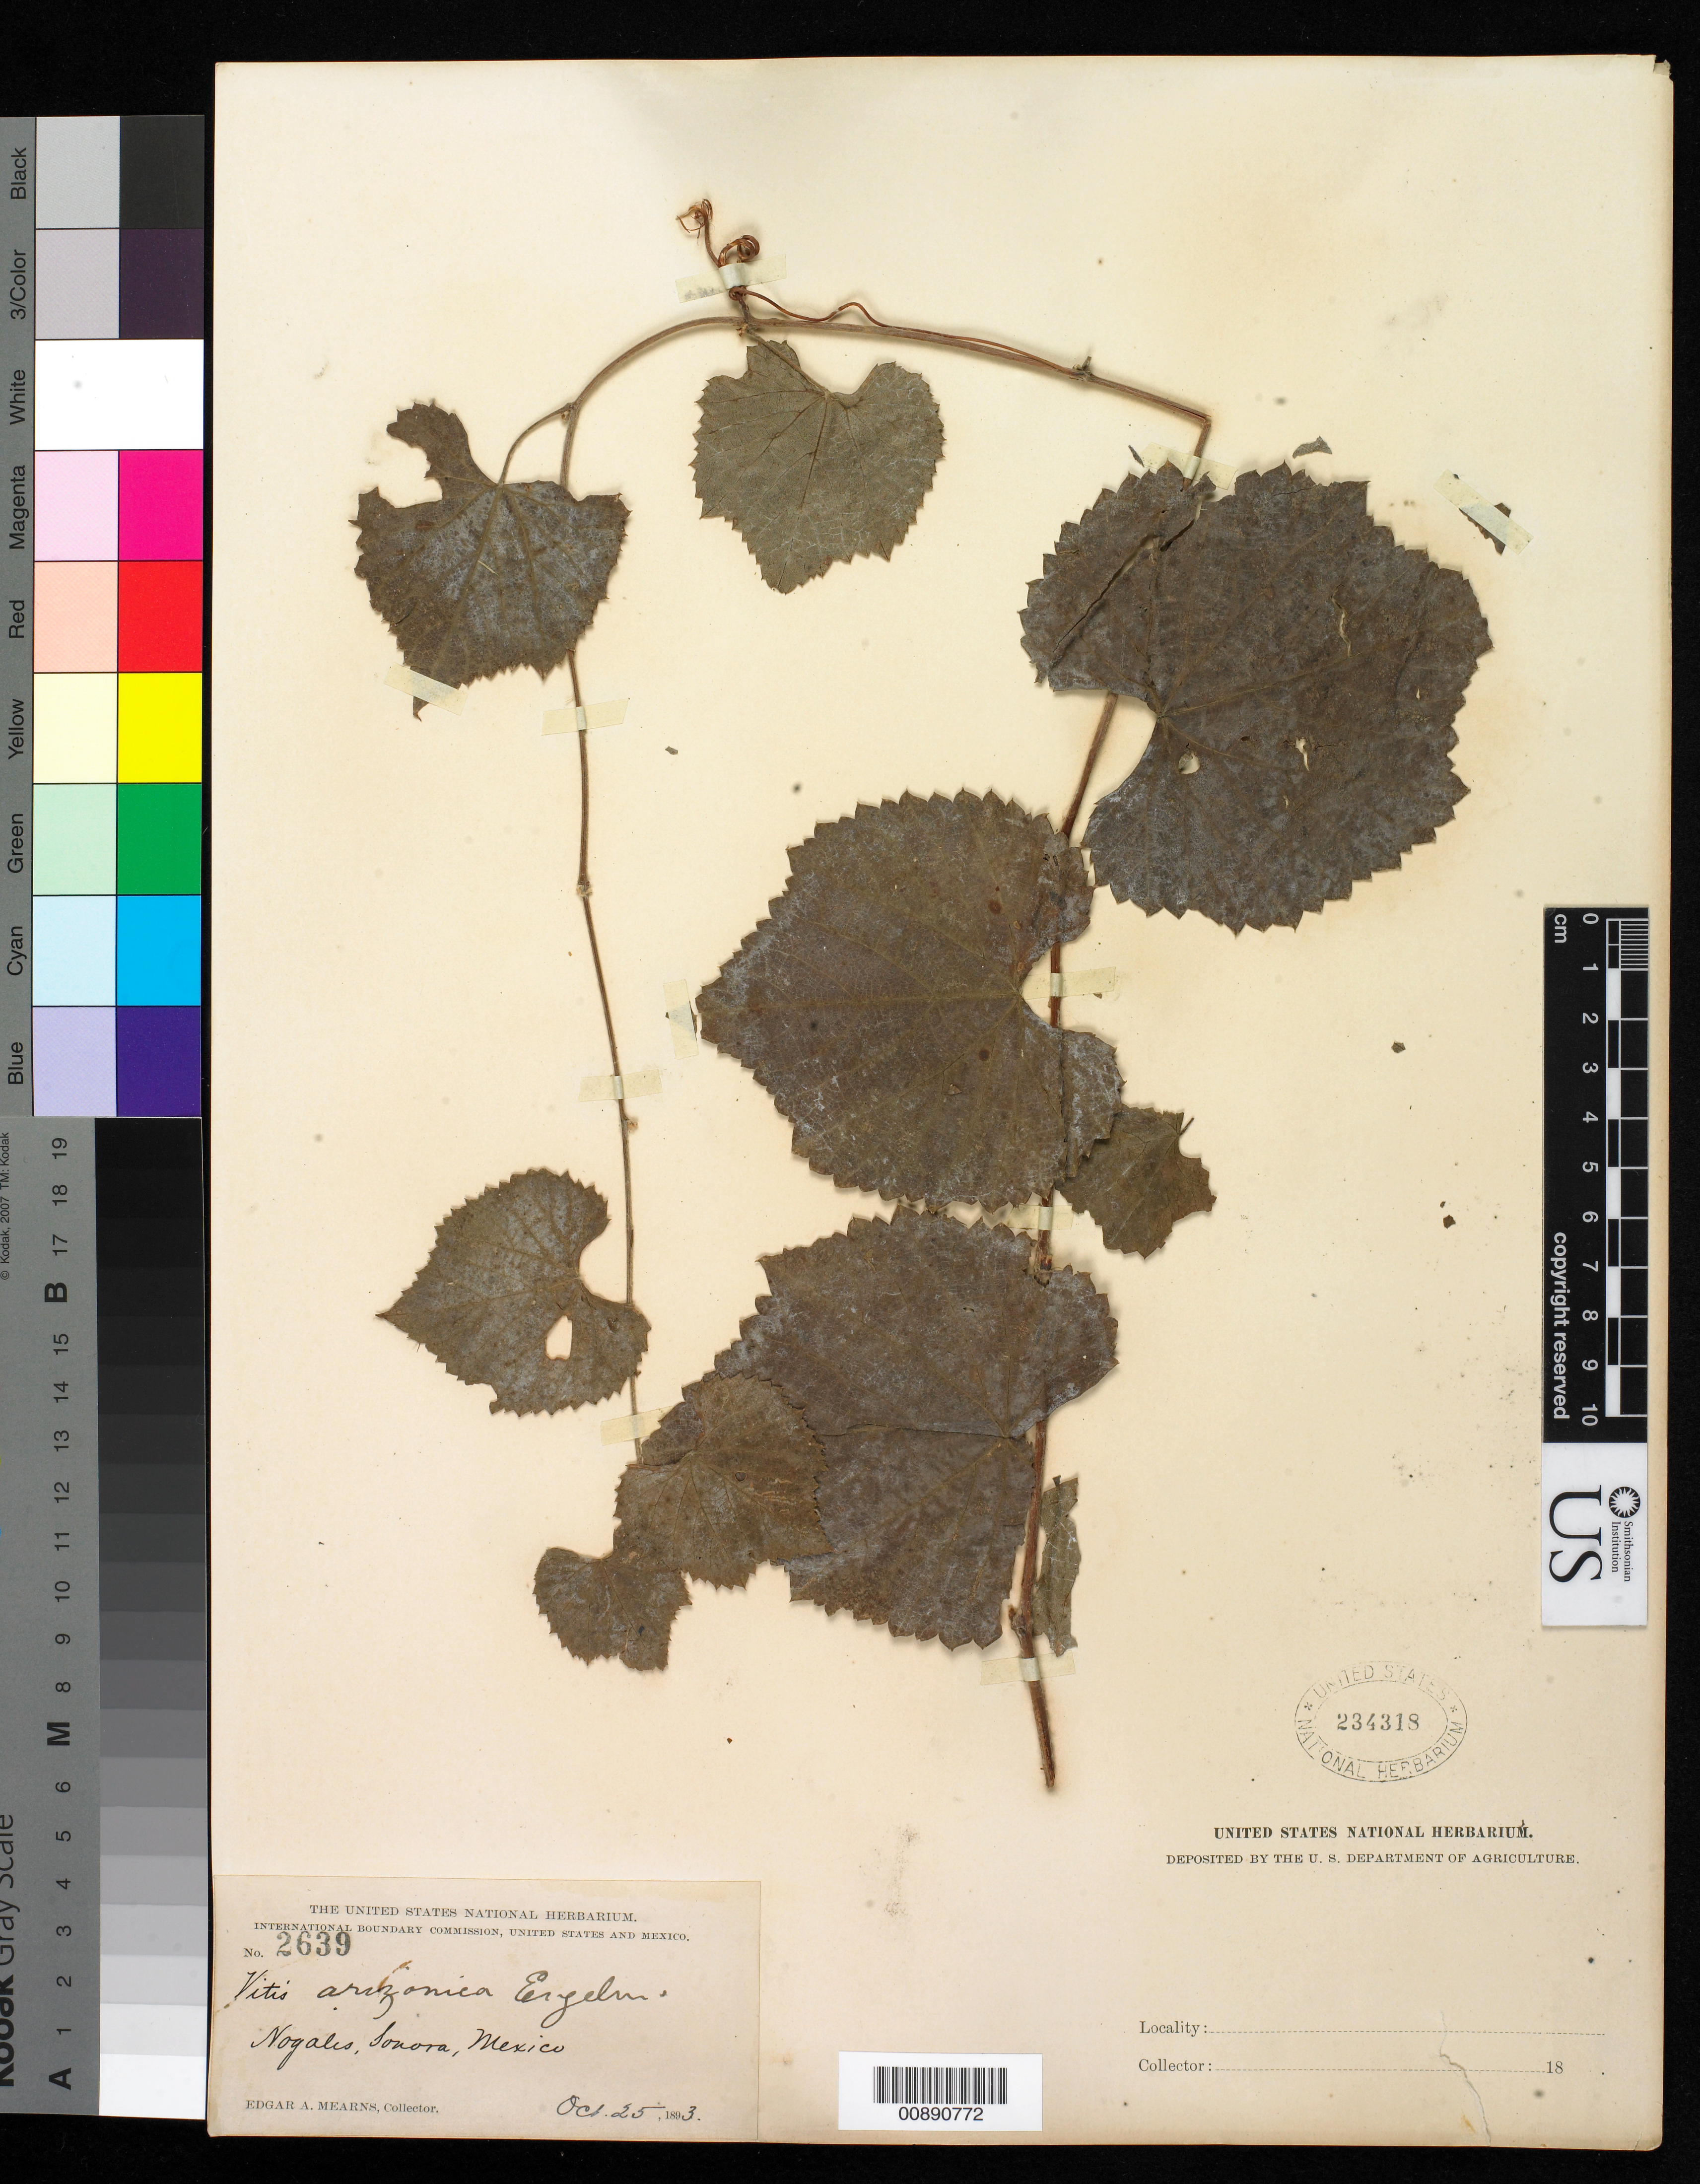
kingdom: Plantae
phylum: Tracheophyta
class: Magnoliopsida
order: Vitales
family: Vitaceae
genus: Vitis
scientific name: Vitis arizonica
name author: Engelm.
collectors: E. A. Mearns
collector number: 2639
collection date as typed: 25 Oct 1893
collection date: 1893-10-25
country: Mexico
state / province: Sonora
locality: Nogales, Sonora.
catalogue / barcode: US 234318